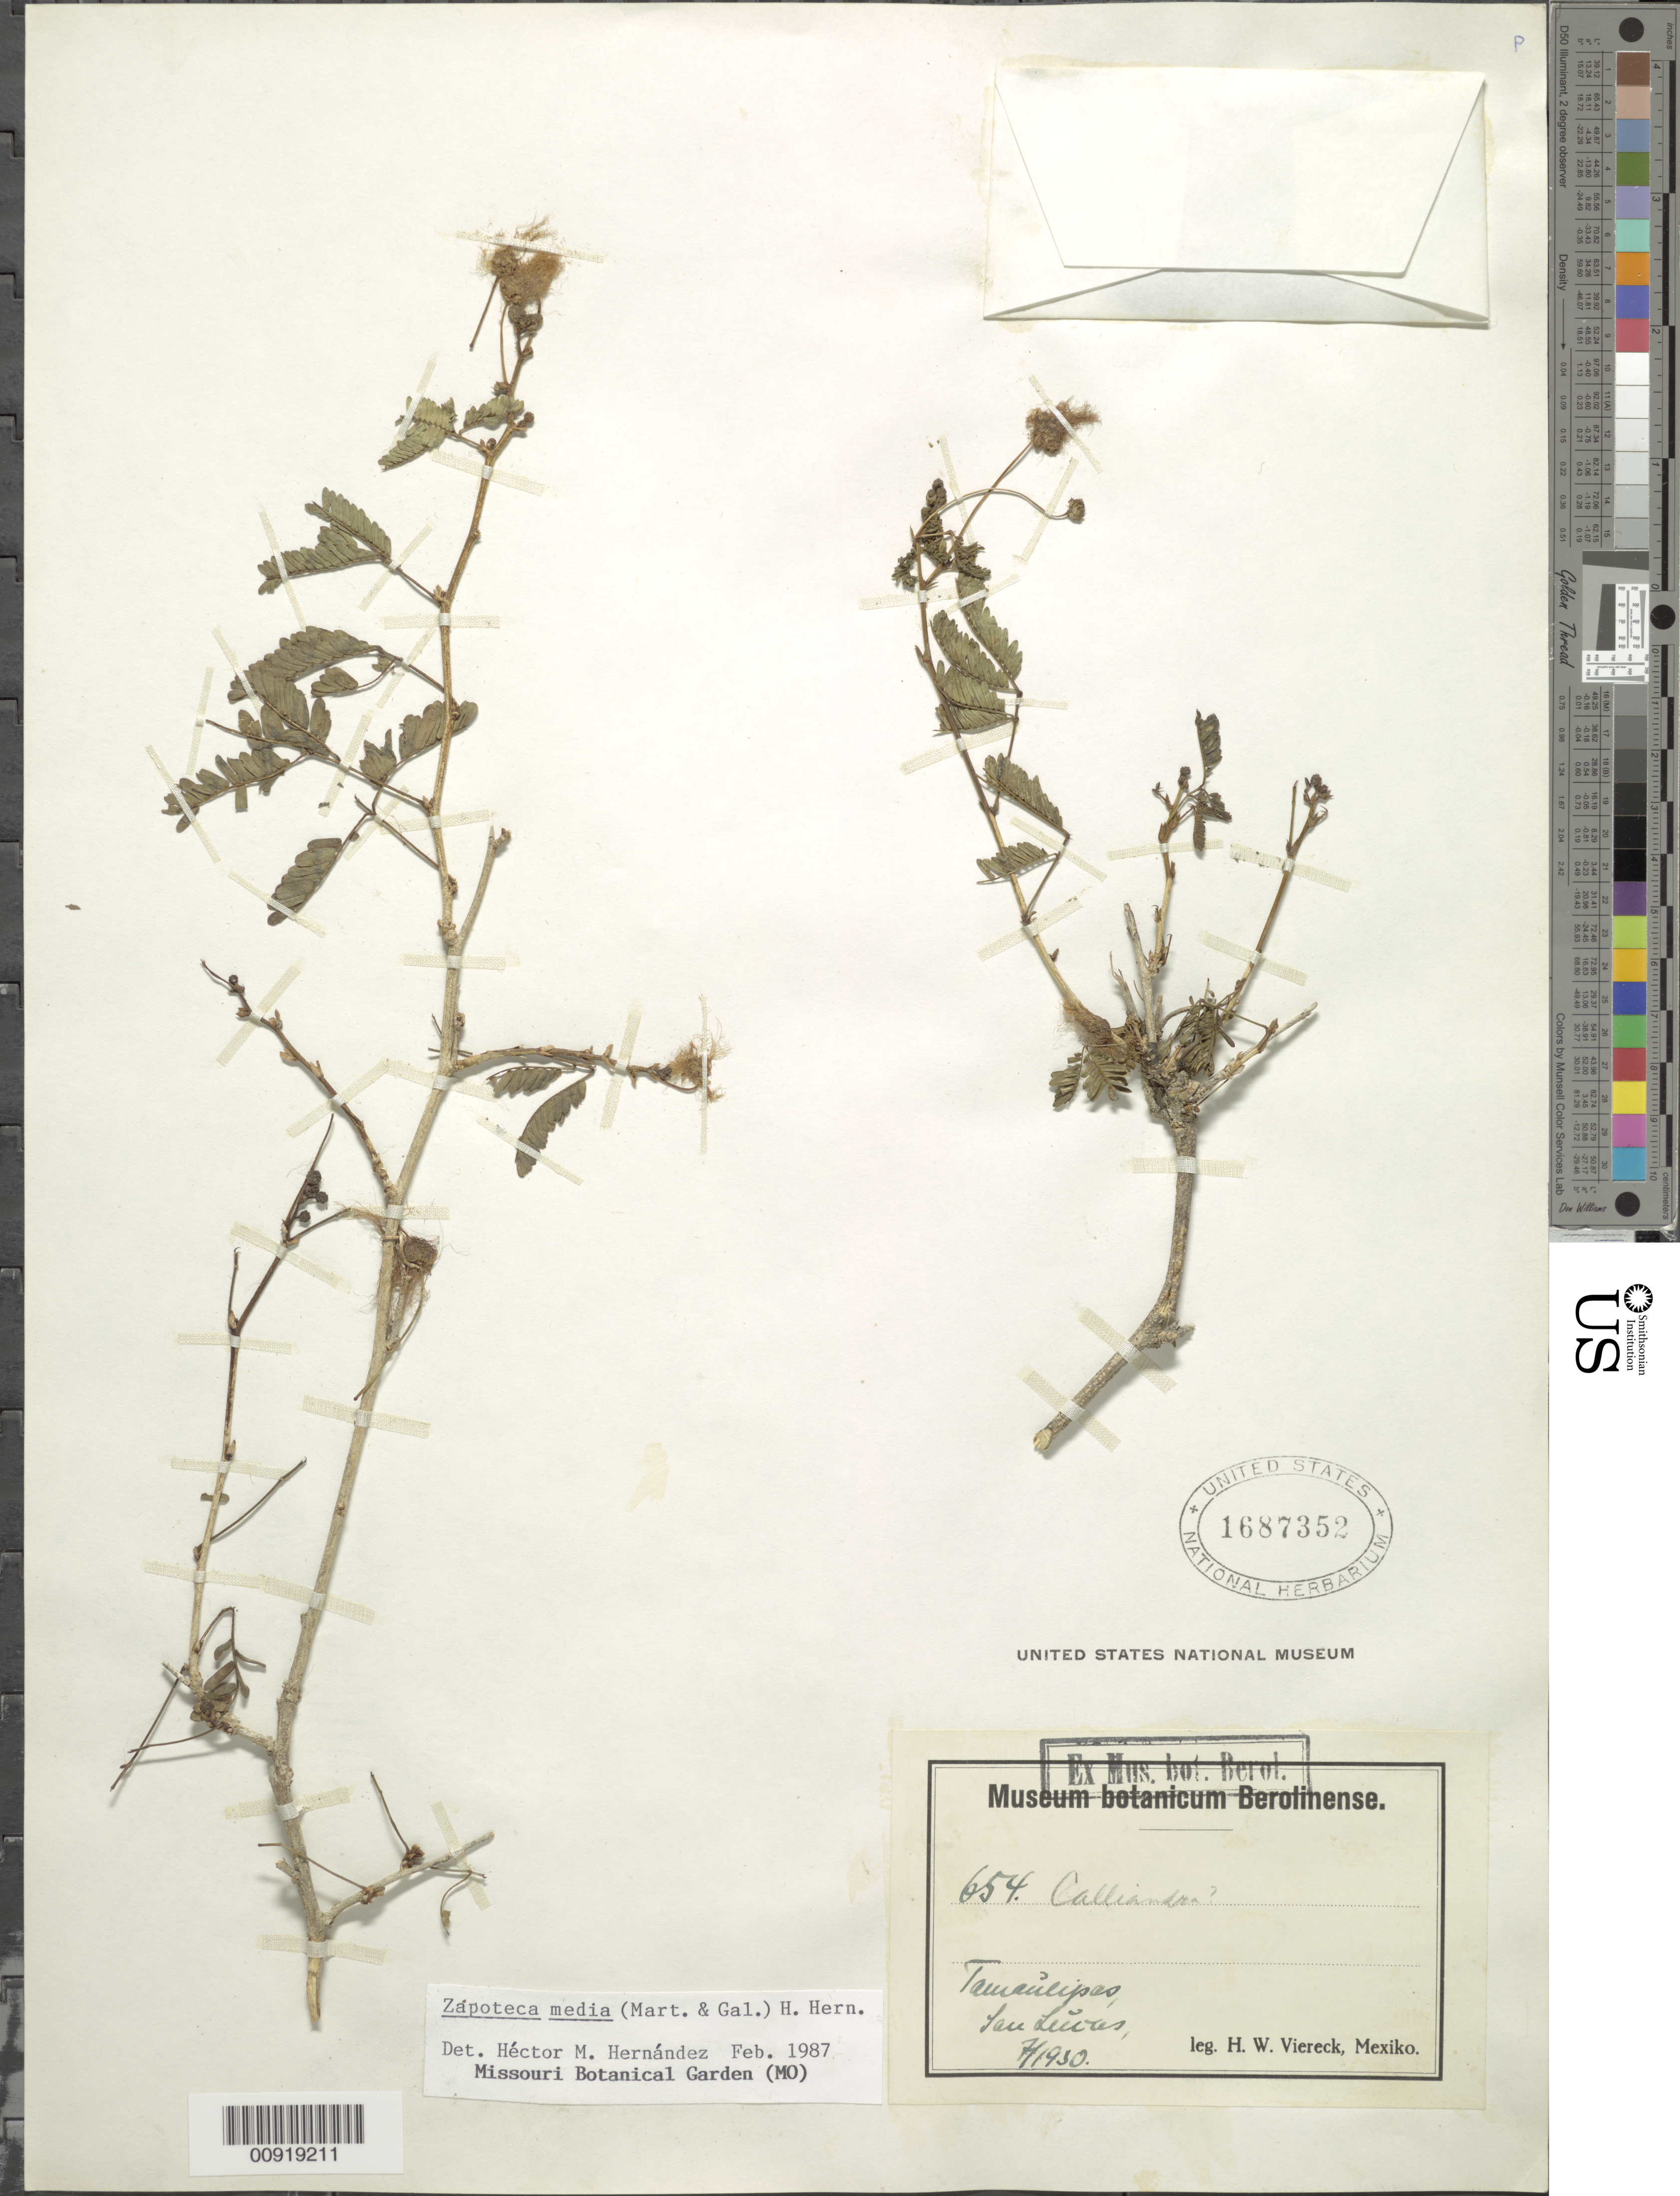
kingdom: Plantae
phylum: Tracheophyta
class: Magnoliopsida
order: Fabales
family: Fabaceae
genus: Zapoteca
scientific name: Zapoteca media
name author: (M. Martens & Galeotti) H.M. Hern.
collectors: H. W. Viereck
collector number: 654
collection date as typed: Jul 1930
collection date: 1930-07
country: Mexico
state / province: Tamaulipas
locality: San Lucas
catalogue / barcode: US 1687352